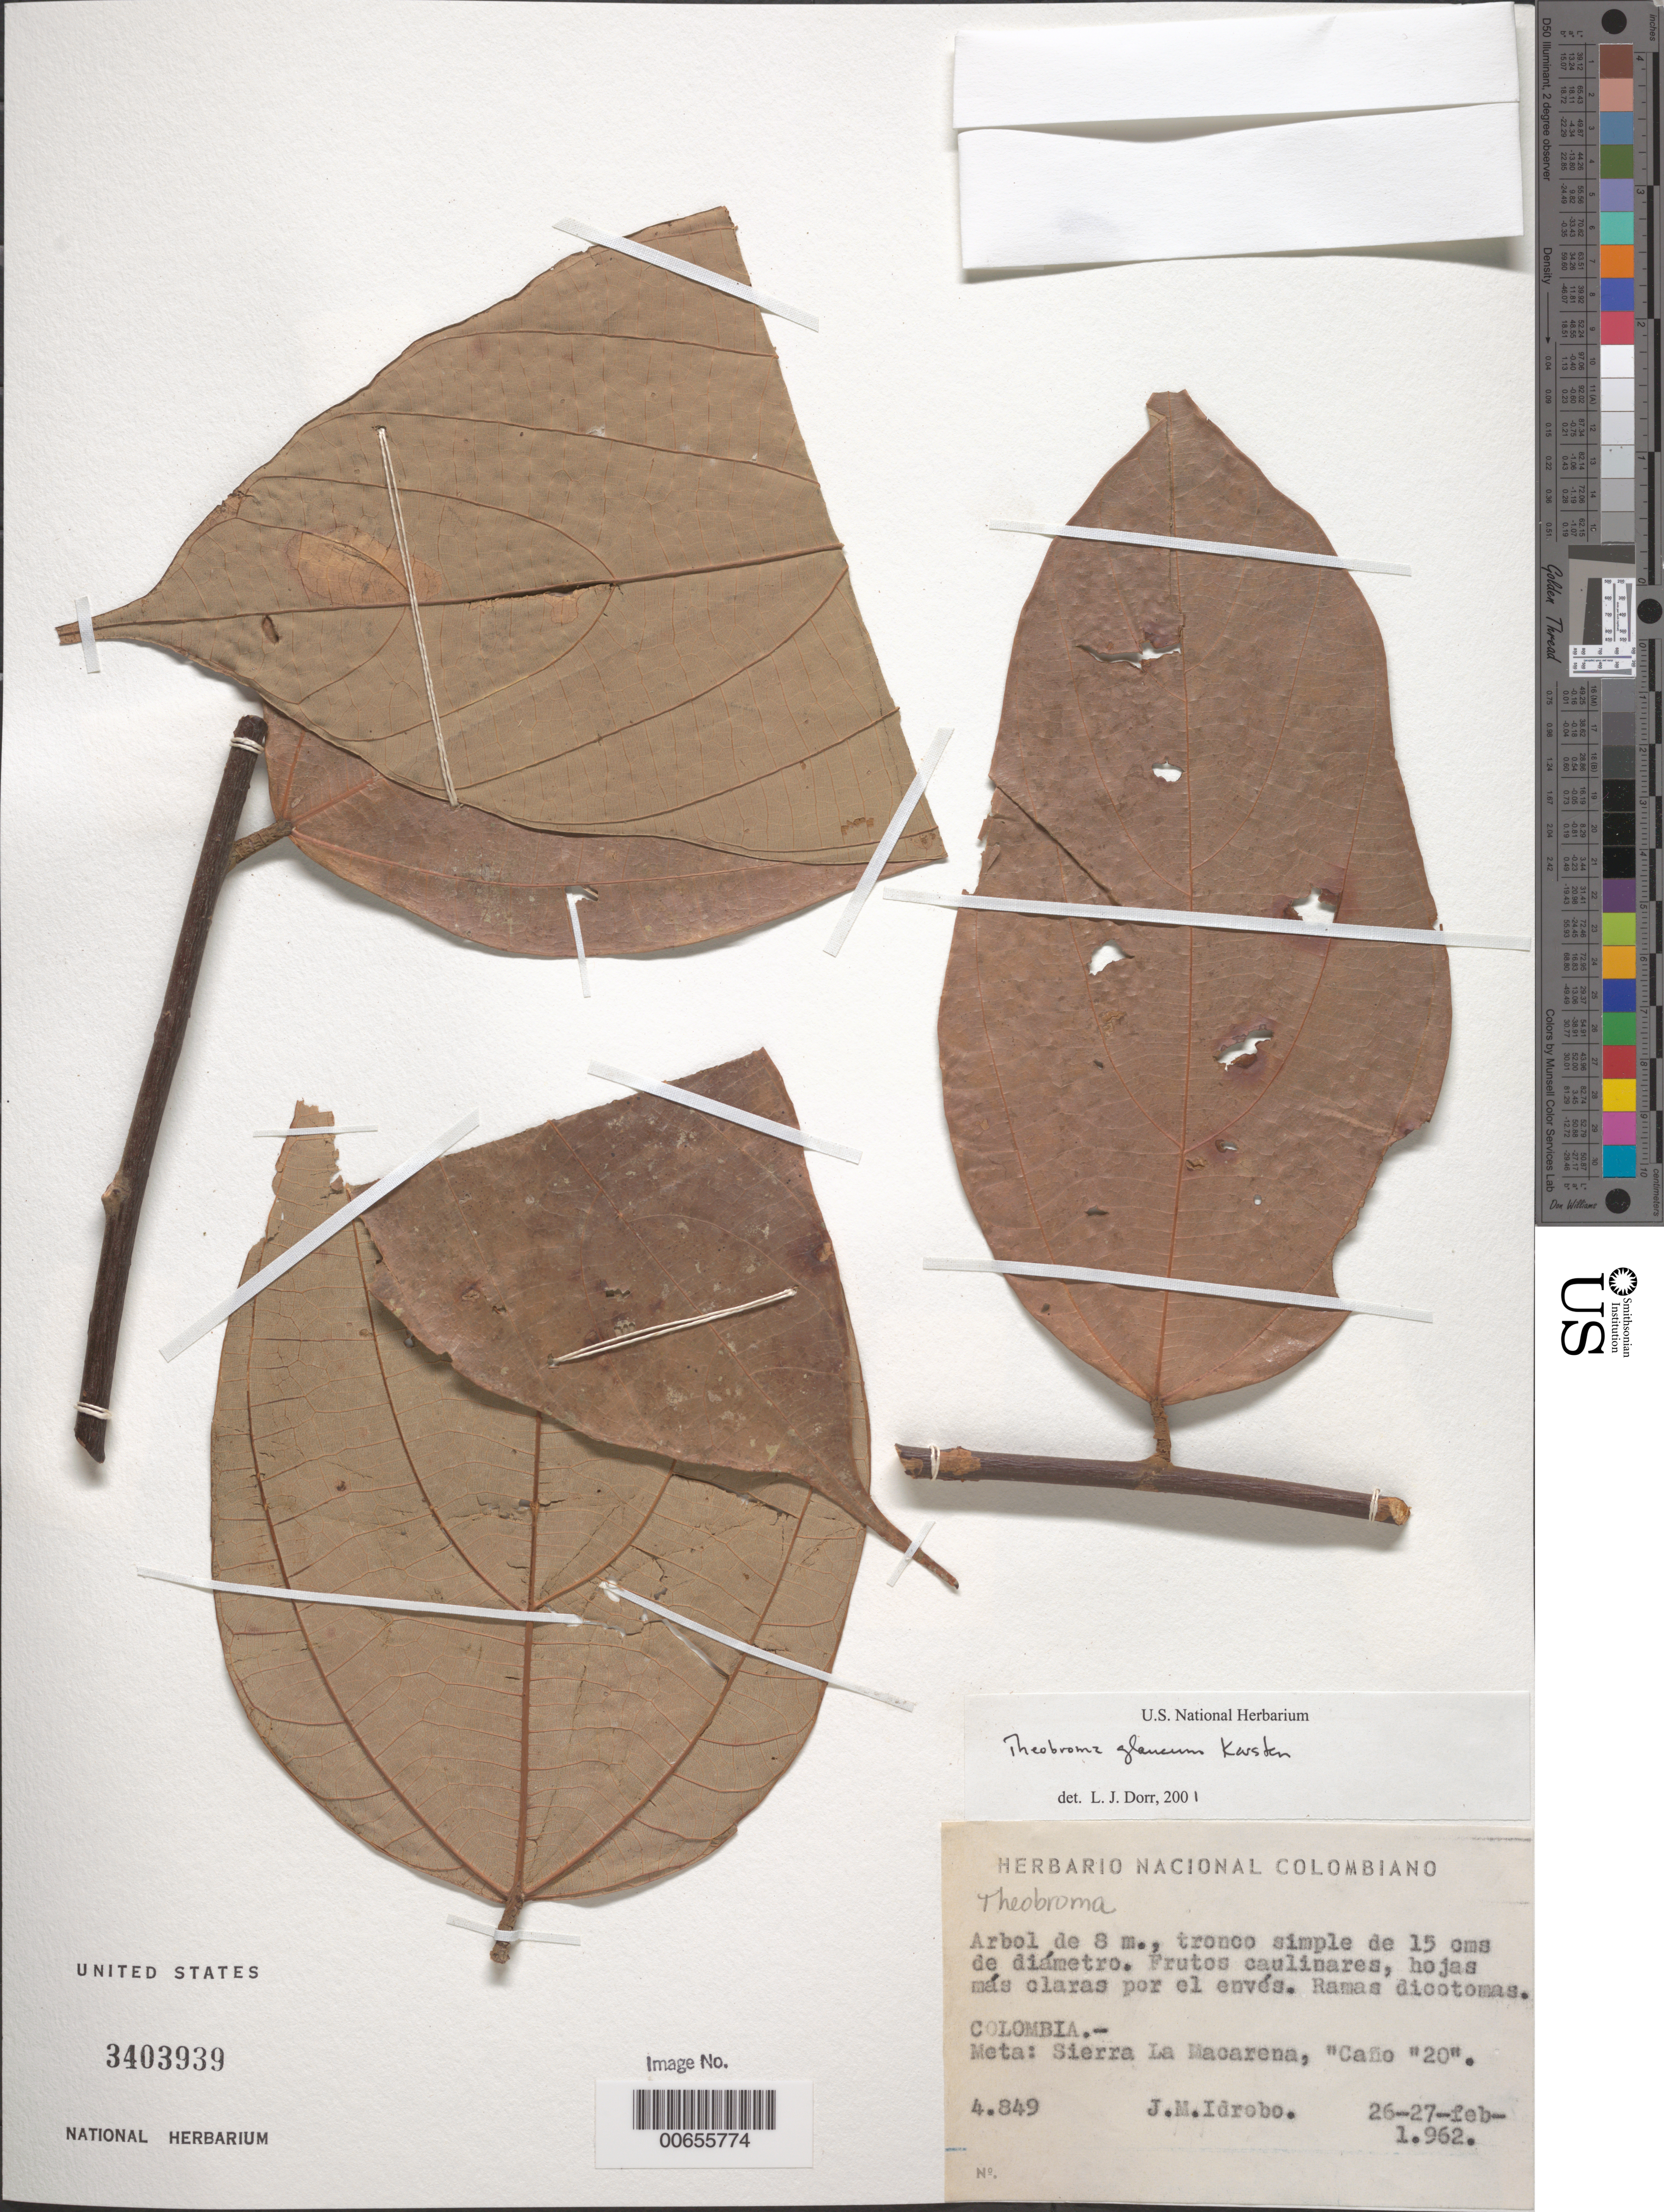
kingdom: Plantae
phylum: Tracheophyta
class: Magnoliopsida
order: Malvales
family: Malvaceae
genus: Theobroma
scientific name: Theobroma glaucum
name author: H. Karst.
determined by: Dorr, L. J., (BOT), Smithsonian Institution - National Museum of Natural History (UNITED STATES)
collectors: J. M. Idrobo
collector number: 4849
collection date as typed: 26 Feb 1962 to 27 Feb 1962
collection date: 1962-02-26/1962-02-27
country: Colombia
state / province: Meta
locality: Sierra La Macarena, "Caño 20"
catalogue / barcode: US 3403939